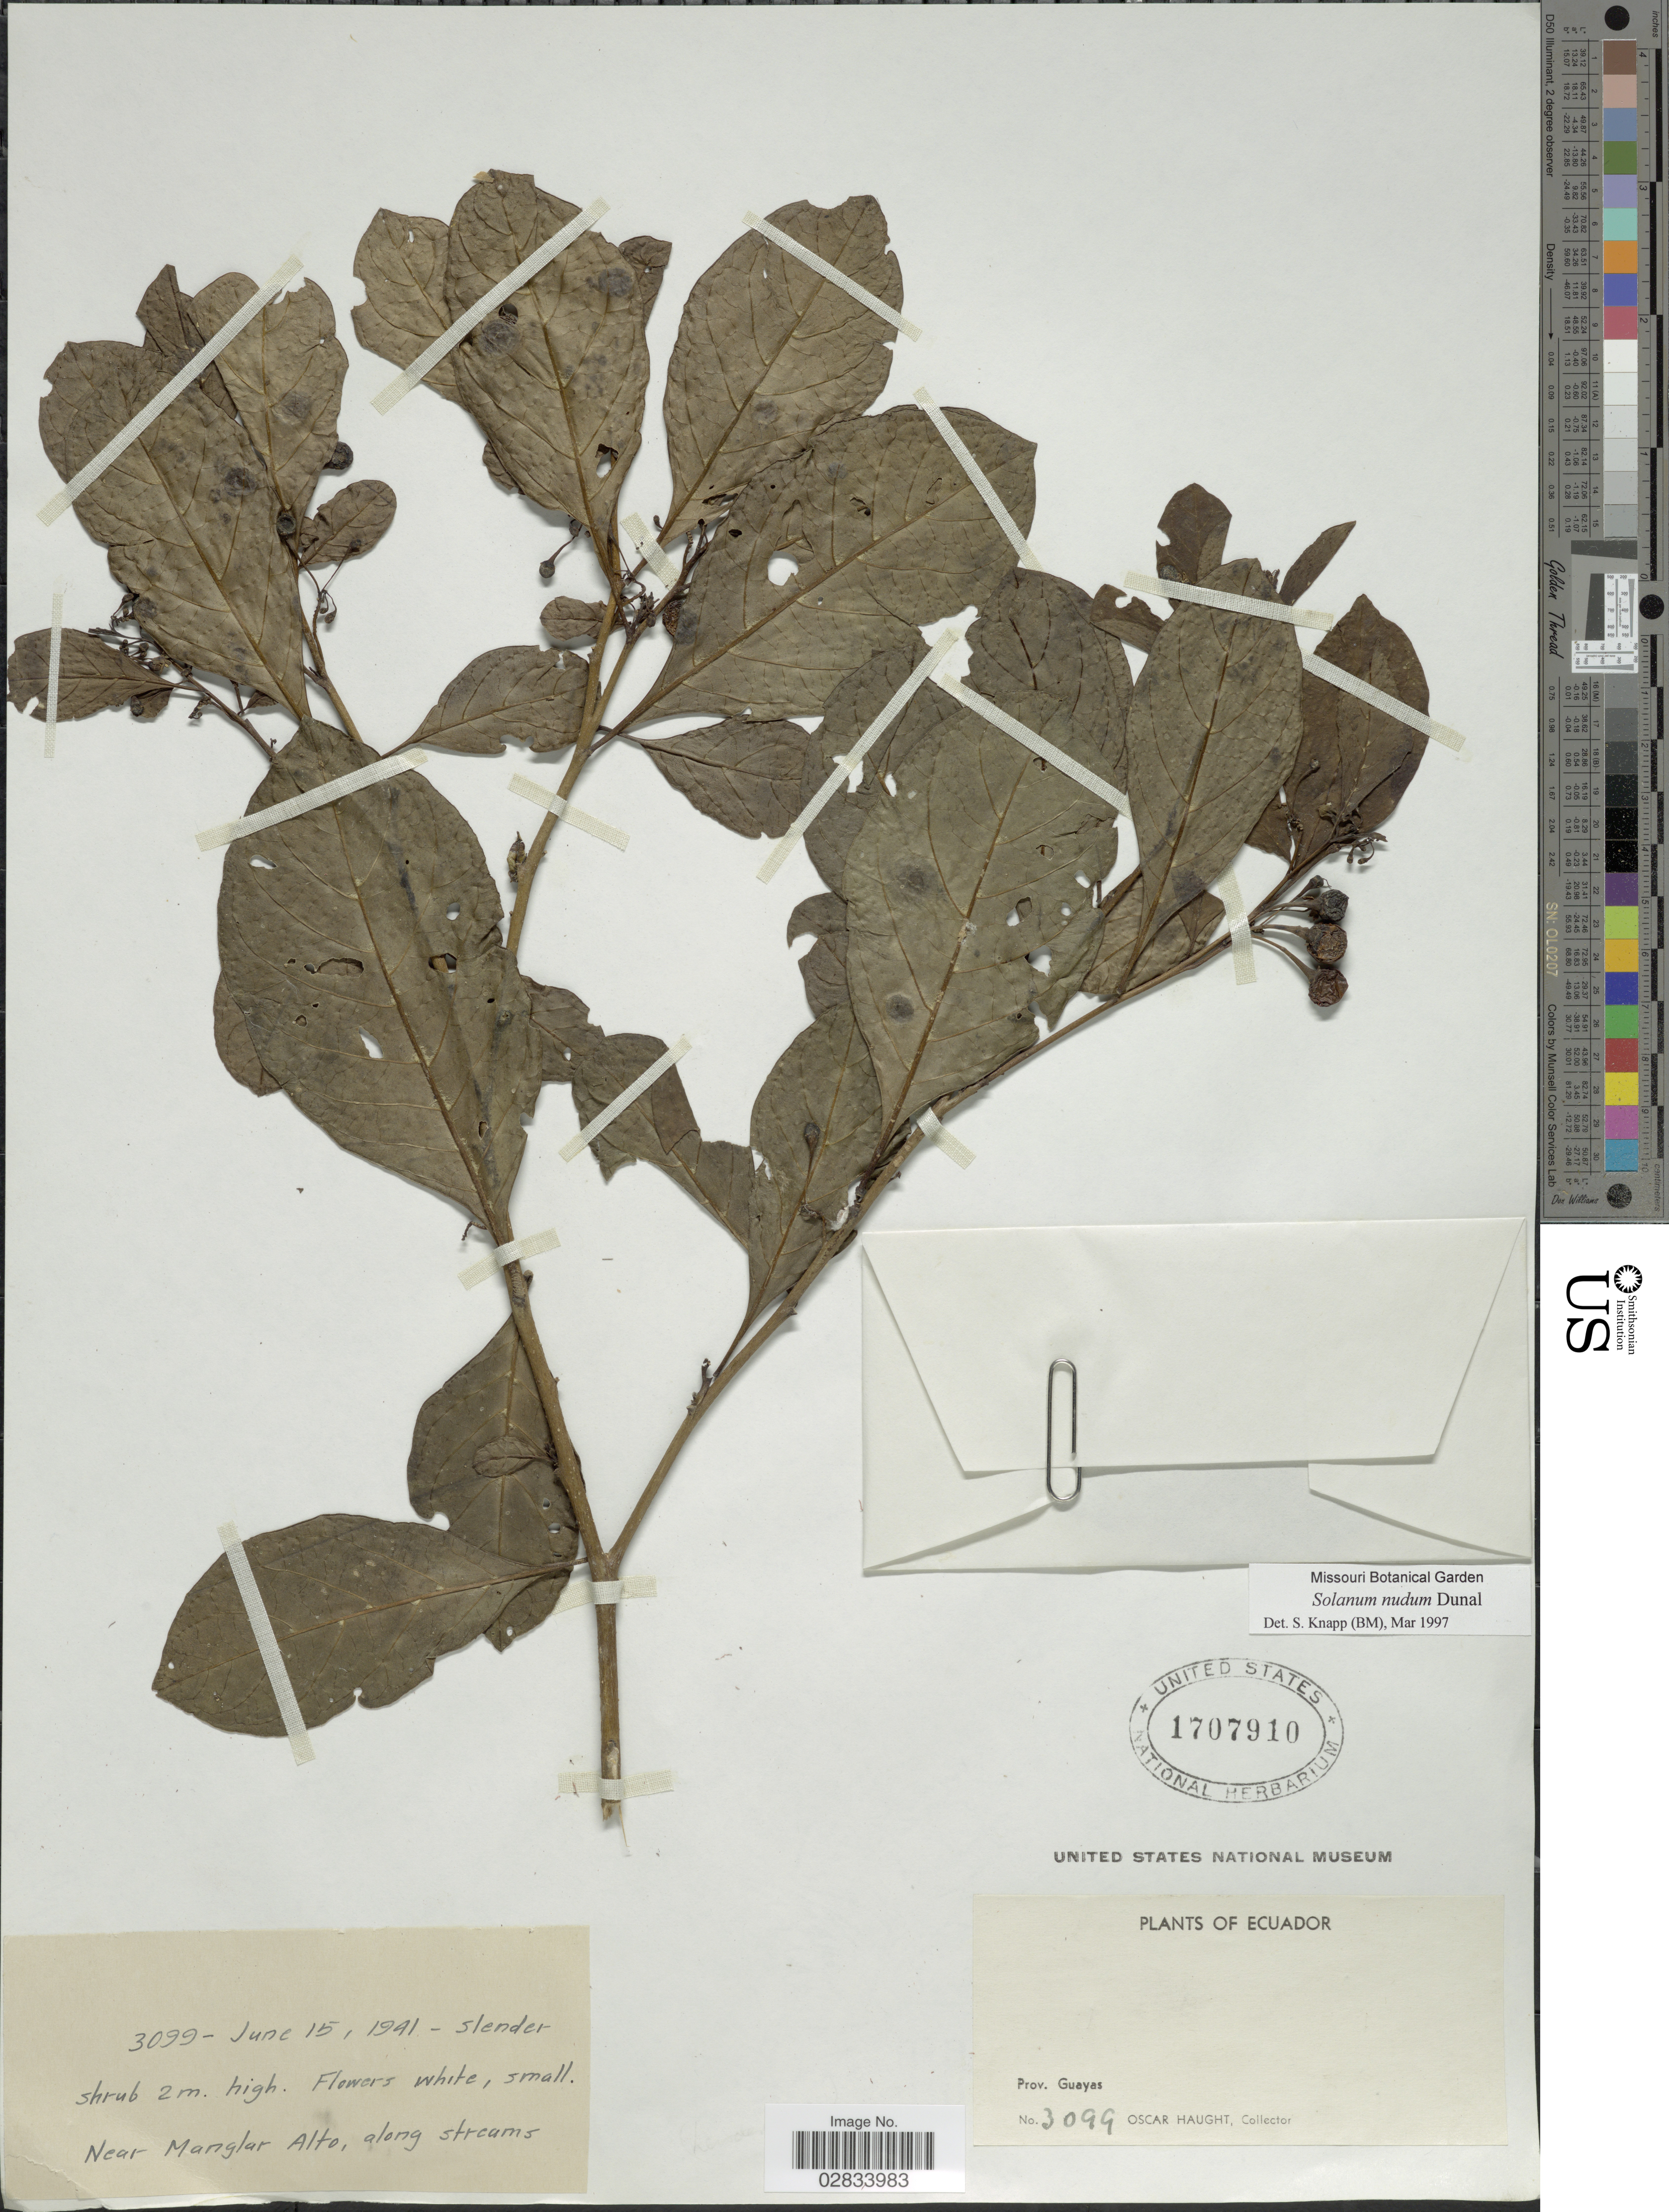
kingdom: Plantae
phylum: Tracheophyta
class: Magnoliopsida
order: Solanales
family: Solanaceae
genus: Solanum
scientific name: Solanum nudum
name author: Dunal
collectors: O. Haught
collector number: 3099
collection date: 1941-06-15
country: Ecuador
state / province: Guayas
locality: Prov. Guayas, Near Manglar Alto, along streams.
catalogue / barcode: US 1707910